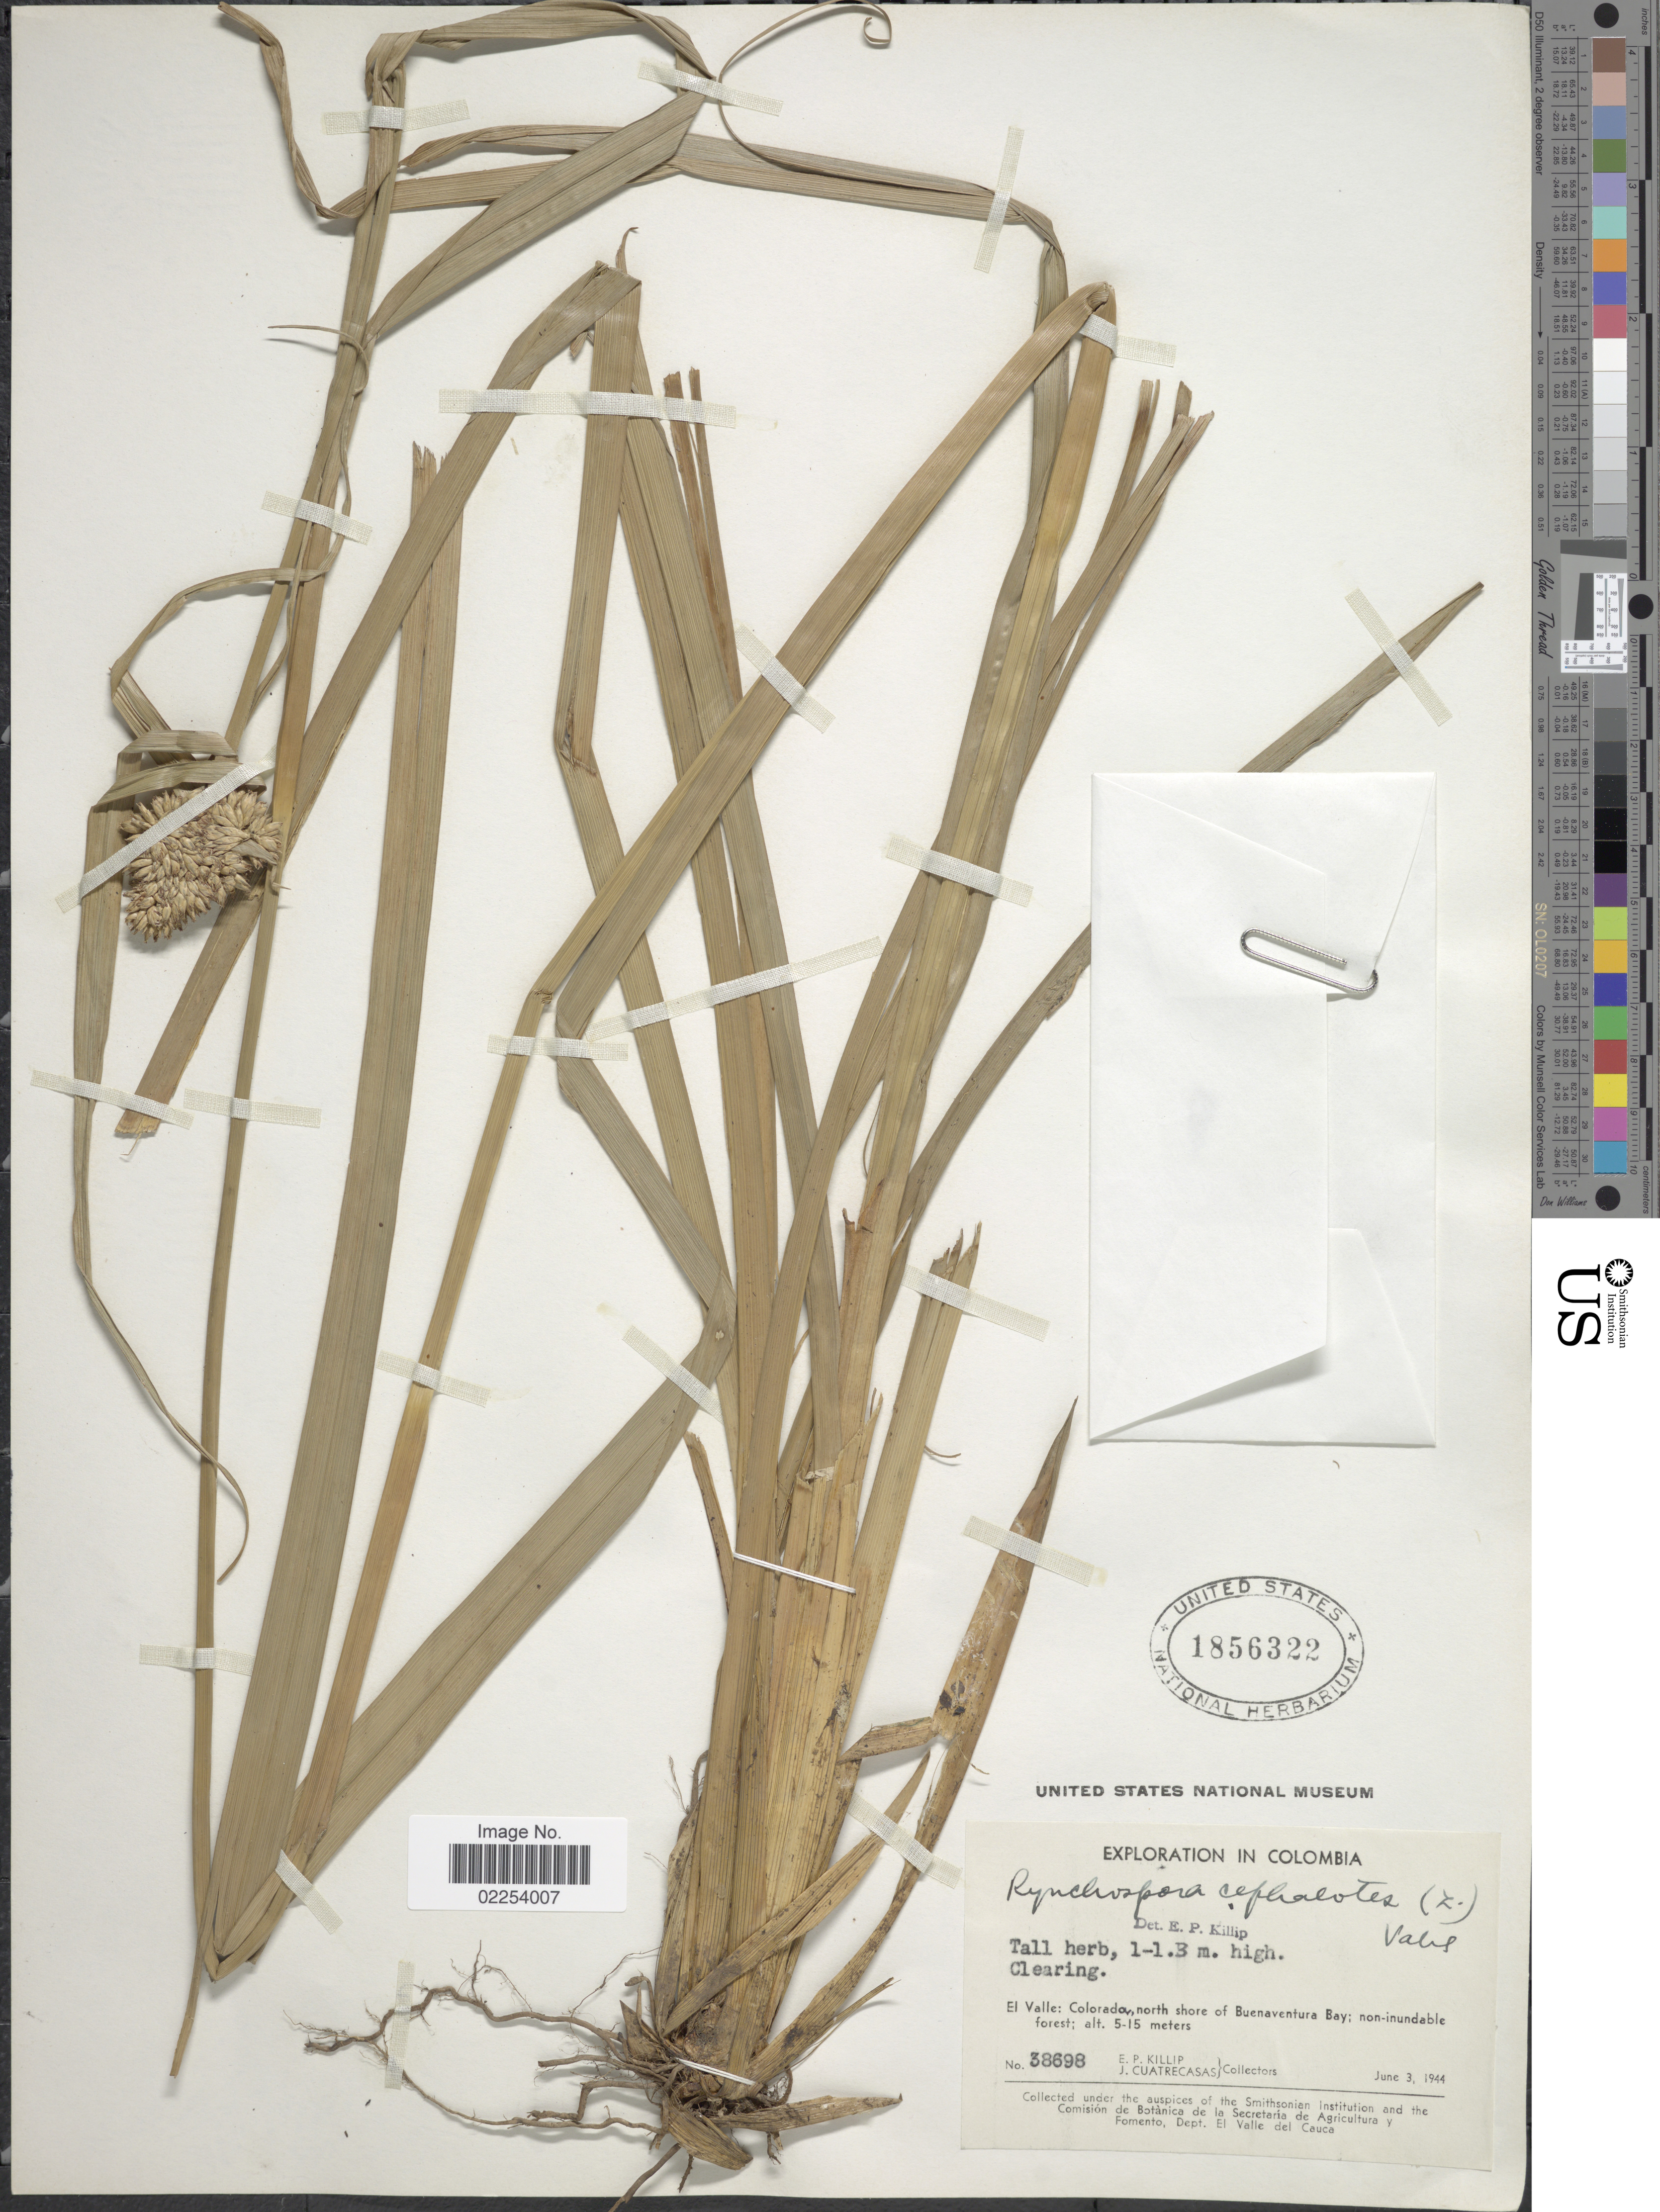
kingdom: Plantae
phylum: Tracheophyta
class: Liliopsida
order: Poales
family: Cyperaceae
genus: Rhynchospora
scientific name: Rhynchospora cephalotes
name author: (L.) Vahl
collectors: E. P. Killip & J. Cuatrecasas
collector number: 38698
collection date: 1944-06-03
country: Colombia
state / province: Valle del Cauca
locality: El Valle: Colorado, north shore of Buenaventura Bay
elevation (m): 5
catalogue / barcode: US 1856322